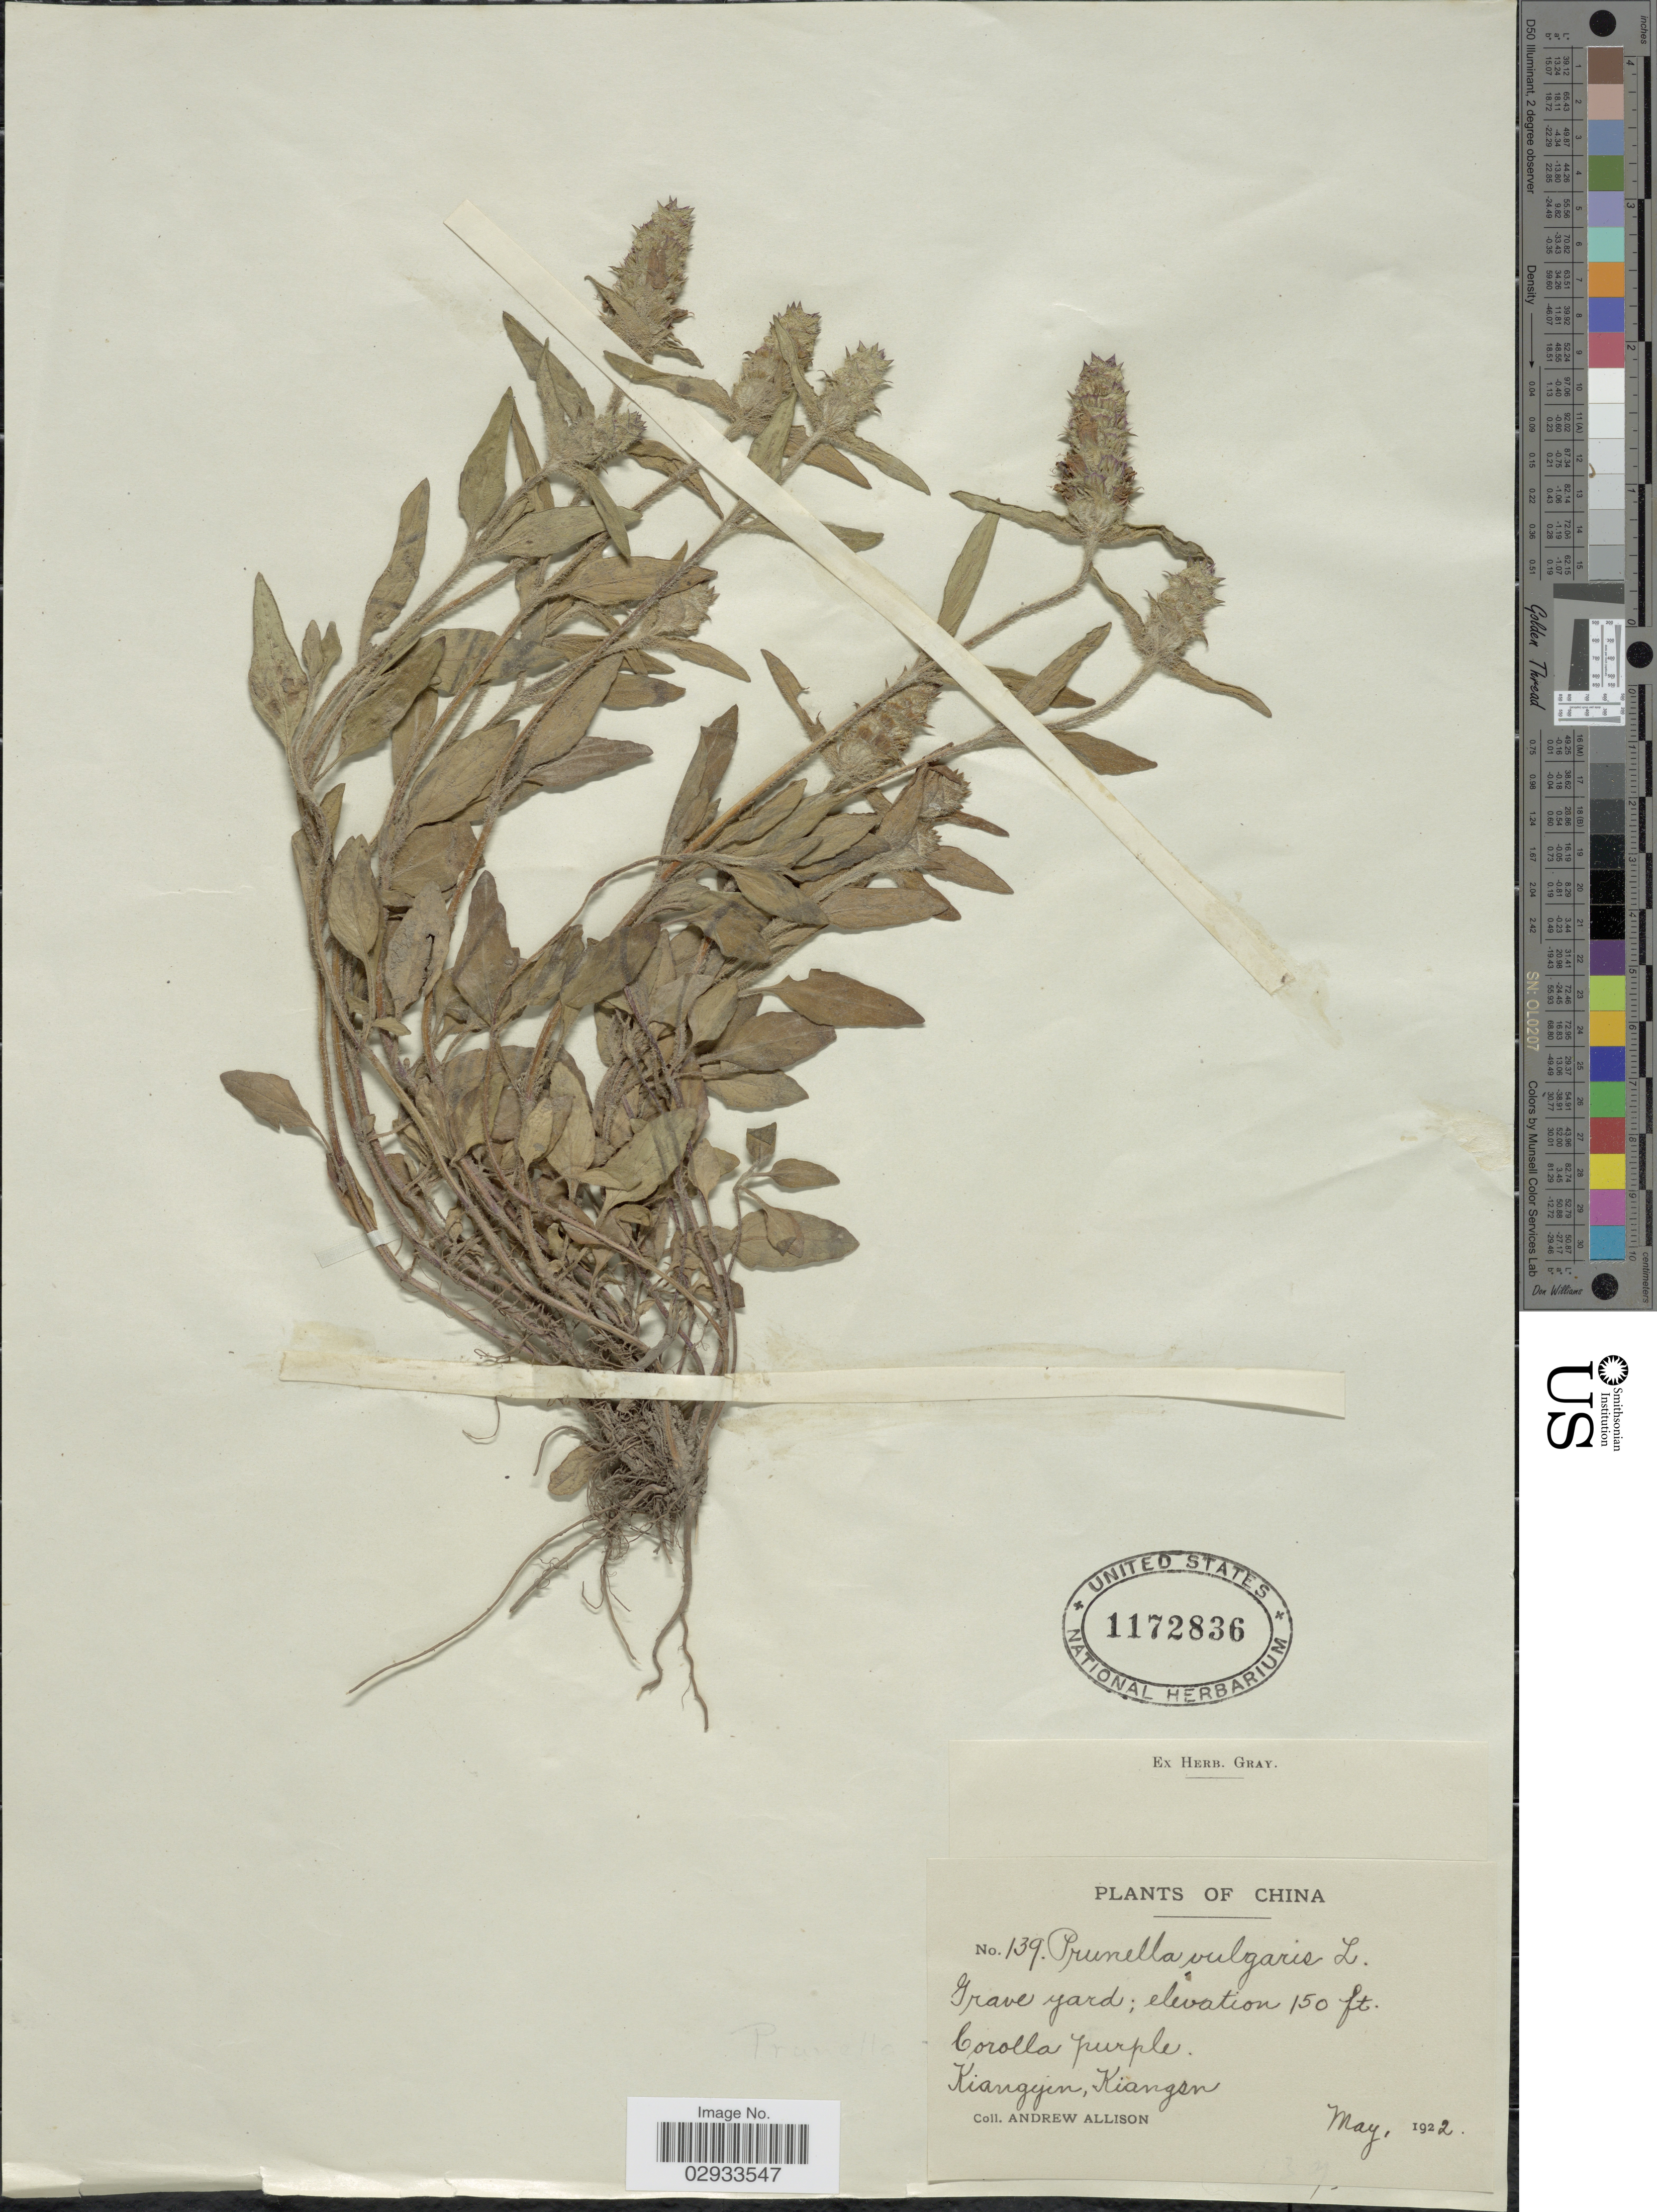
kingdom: Plantae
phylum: Tracheophyta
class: Magnoliopsida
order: Lamiales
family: Lamiaceae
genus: Prunella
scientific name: Prunella vulgaris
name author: L.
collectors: A. Allison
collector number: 139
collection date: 1922-05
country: China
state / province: Jiangsu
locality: Kiangyin, Kiangsu.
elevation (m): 46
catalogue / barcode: US 1172836